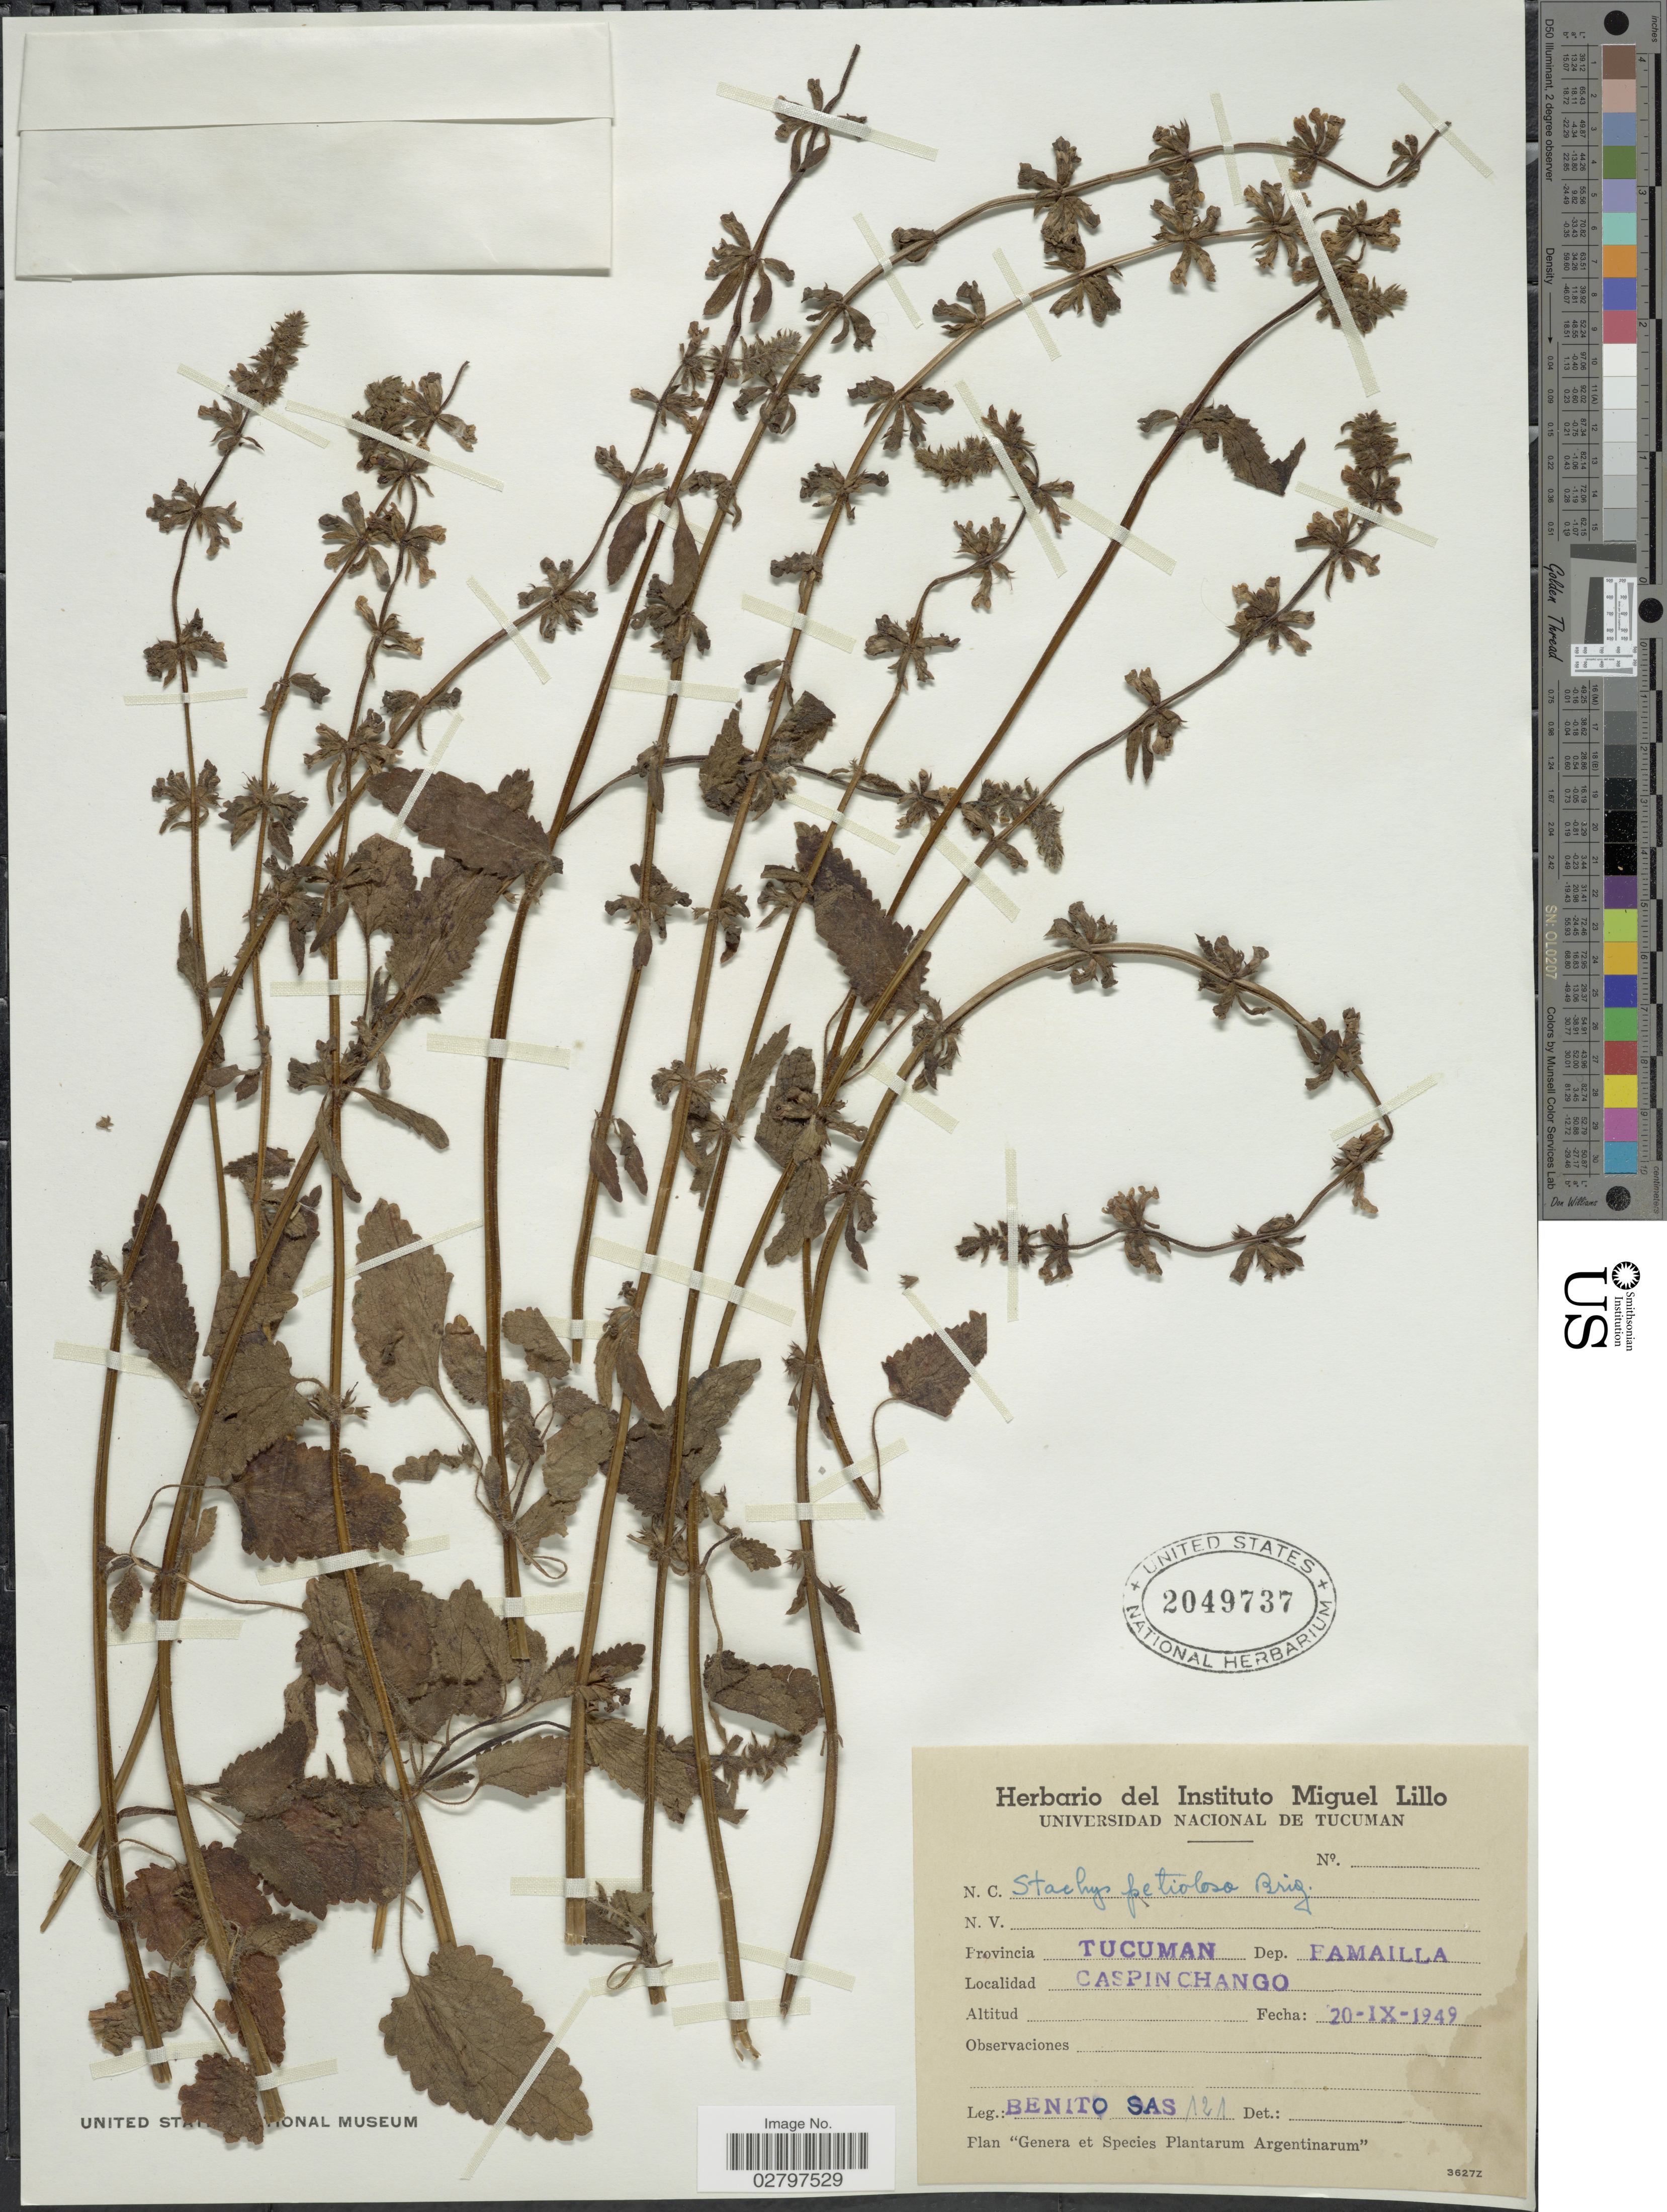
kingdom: Plantae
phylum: Tracheophyta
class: Magnoliopsida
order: Lamiales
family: Lamiaceae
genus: Stachys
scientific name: Stachys petiolosa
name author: Briq.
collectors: B. Sás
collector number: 121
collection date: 1949-09-20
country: Argentina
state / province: Tucuman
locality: Dep. Famailla, Caspinchango.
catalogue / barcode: US 2049737